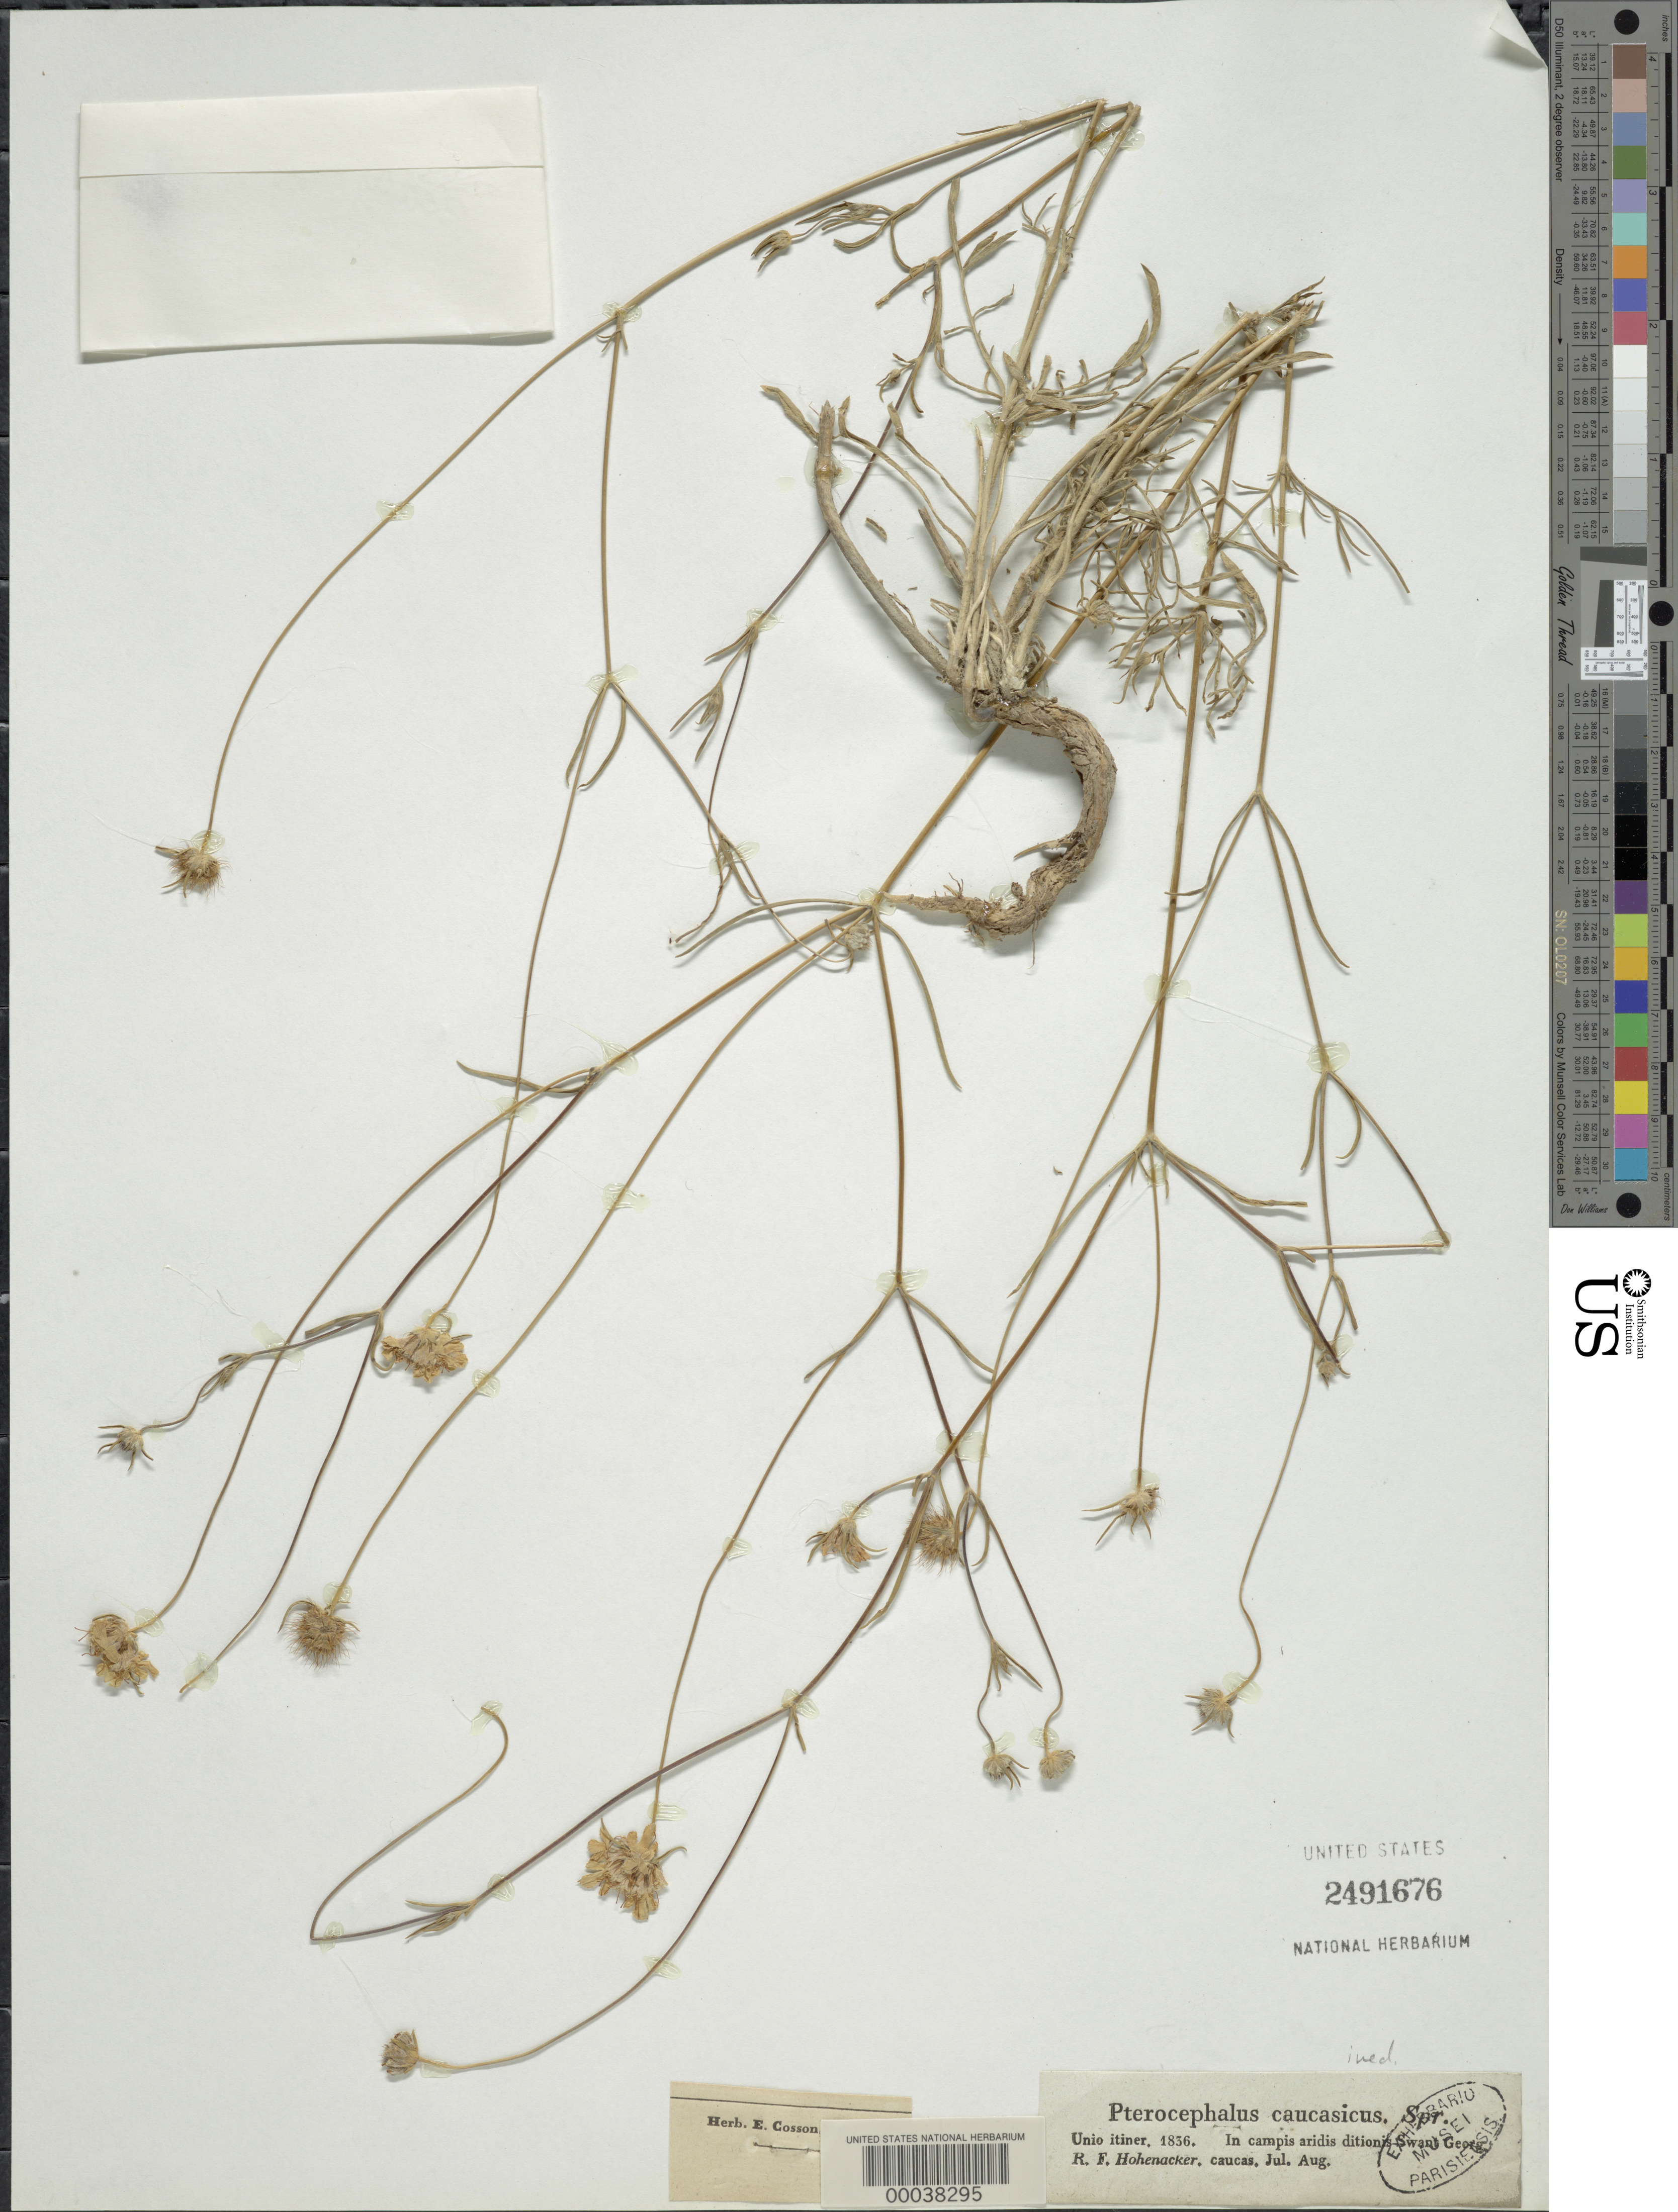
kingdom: Plantae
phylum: Tracheophyta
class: Magnoliopsida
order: Dipsacales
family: Caprifoliaceae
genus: Pterocephalus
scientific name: Pterocephalus sp.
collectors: R. F. Hohenacker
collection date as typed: Jul 1836 to -- Aug 1836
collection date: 1836-07/1836-08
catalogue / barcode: US 2491676